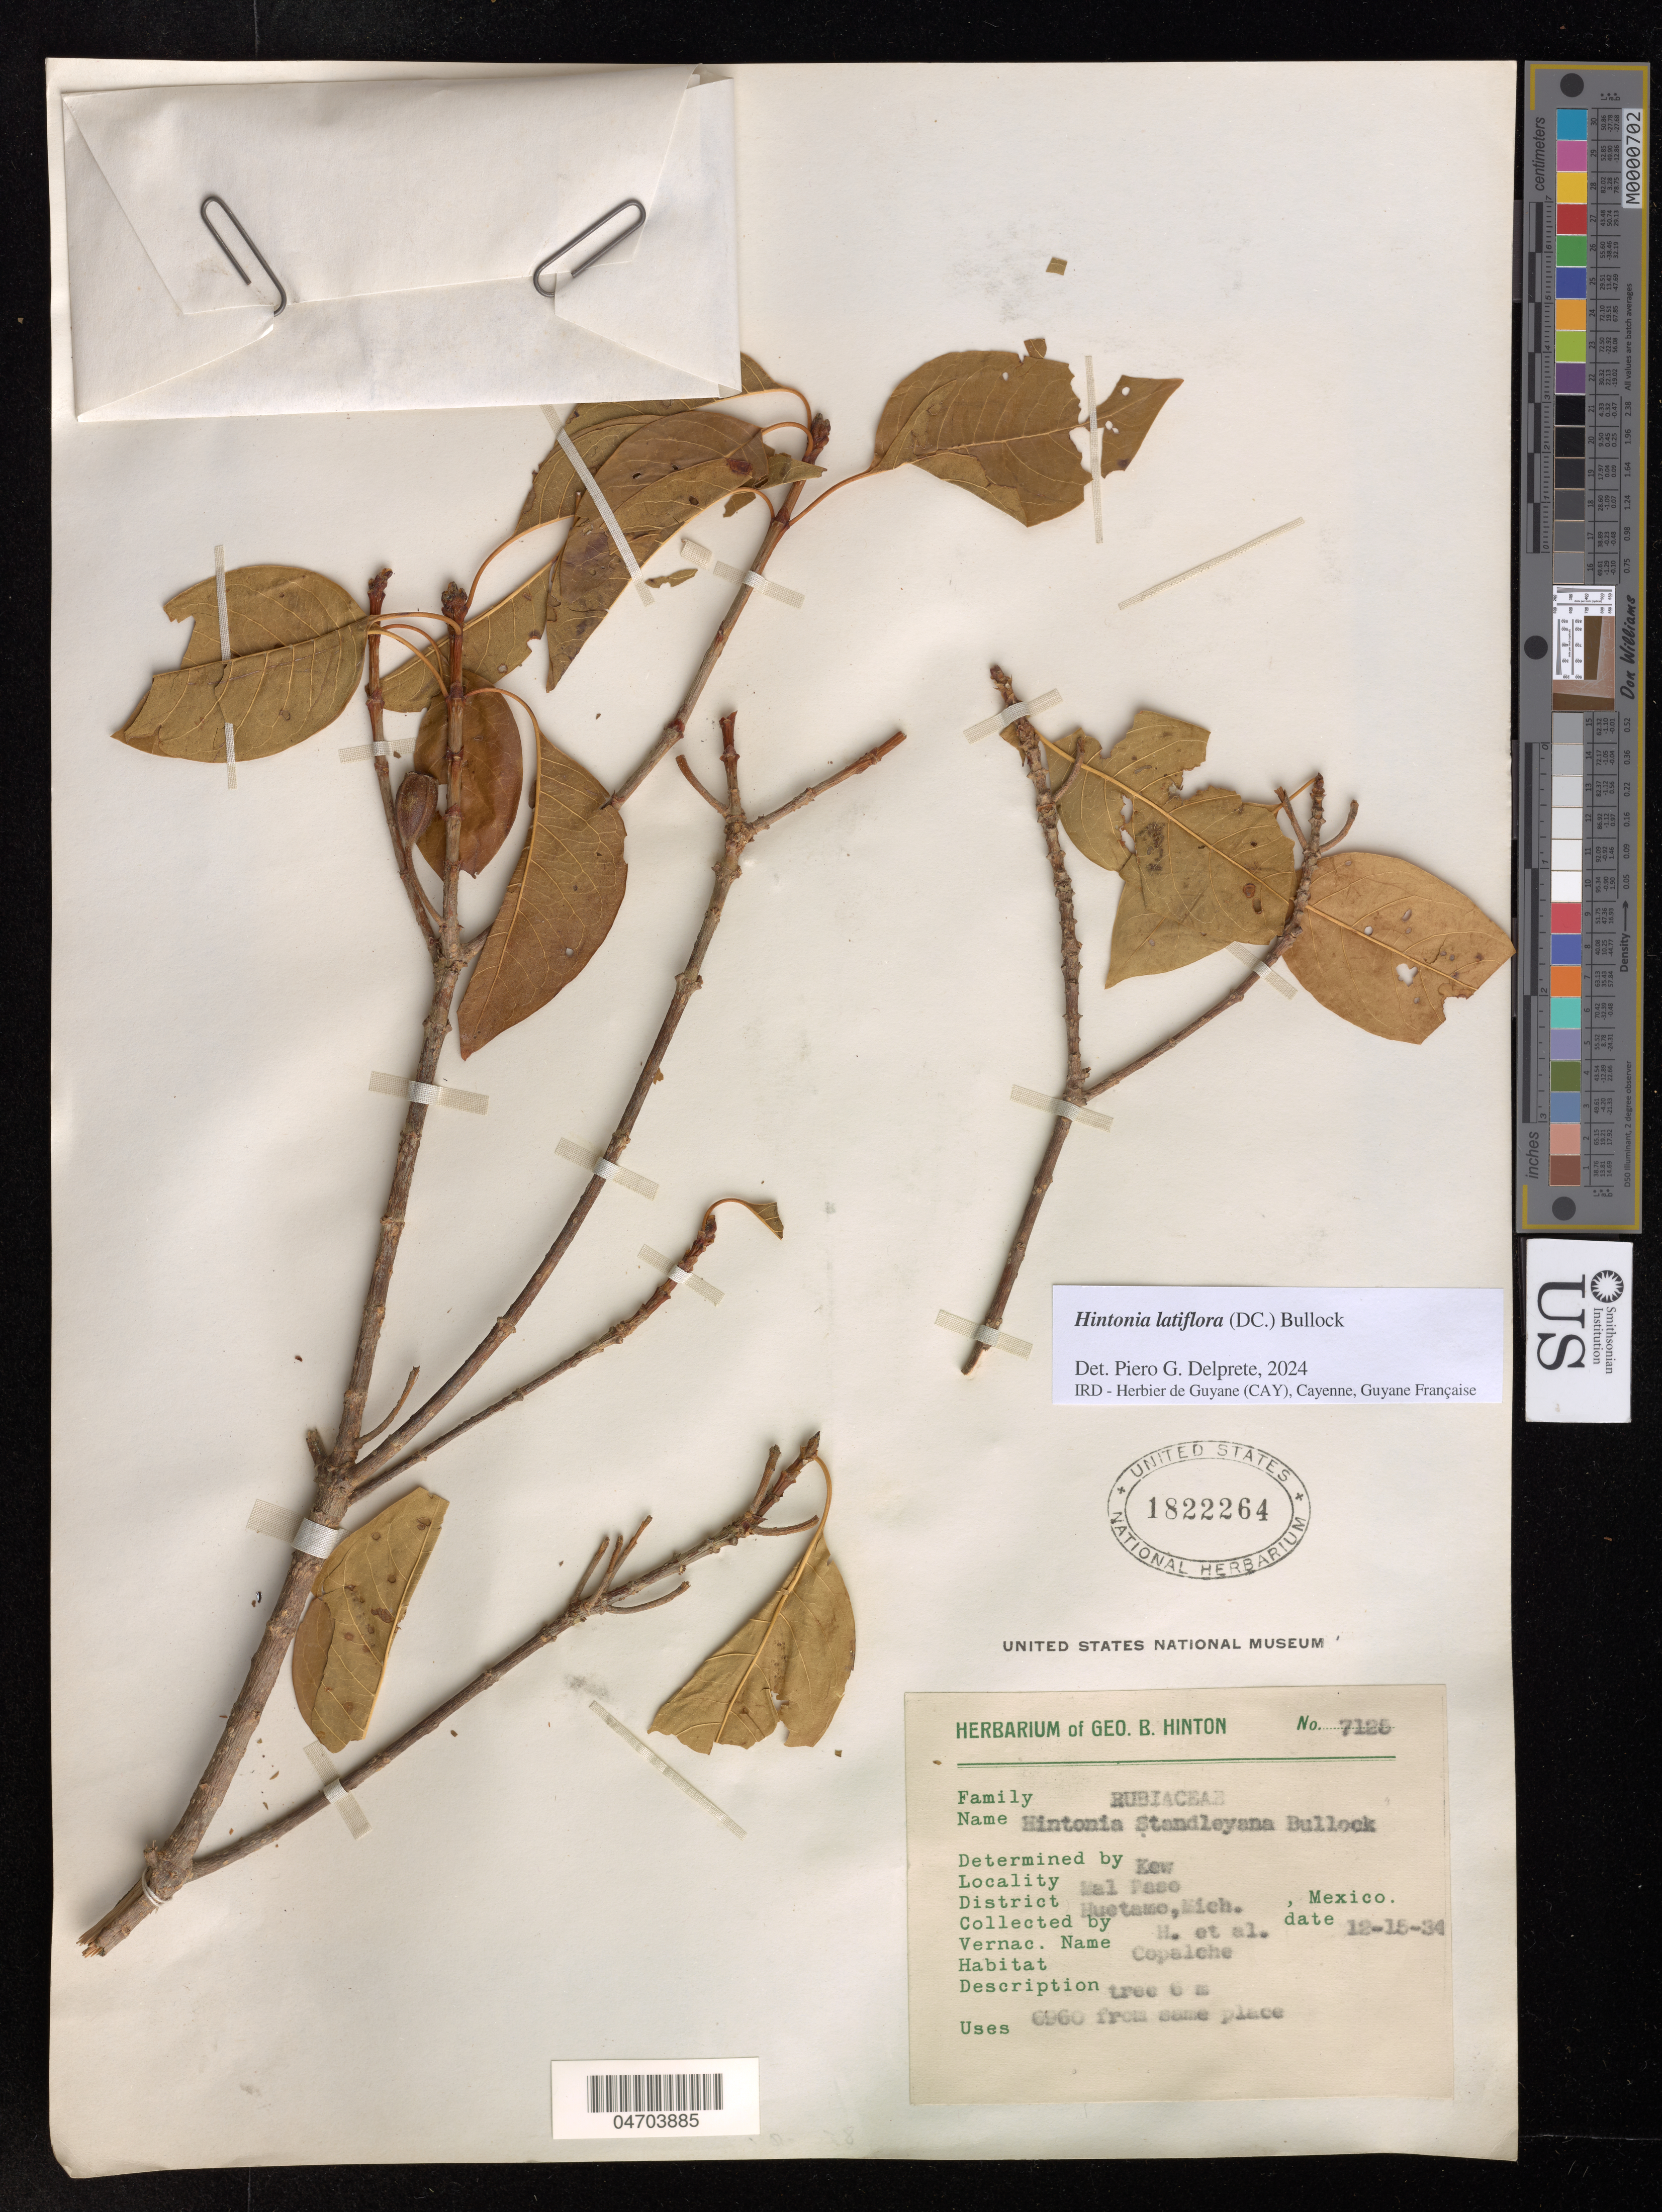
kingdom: Plantae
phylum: Tracheophyta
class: Magnoliopsida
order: Gentianales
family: Rubiaceae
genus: Hintonia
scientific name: Hintonia latiflora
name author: (Sessé & Moc. ex DC.) Bullock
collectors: H. et al.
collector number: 7125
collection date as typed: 15 Dec 34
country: Mexico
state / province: Michoacán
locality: Al Paso, District Huetamo.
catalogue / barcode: US 1822264